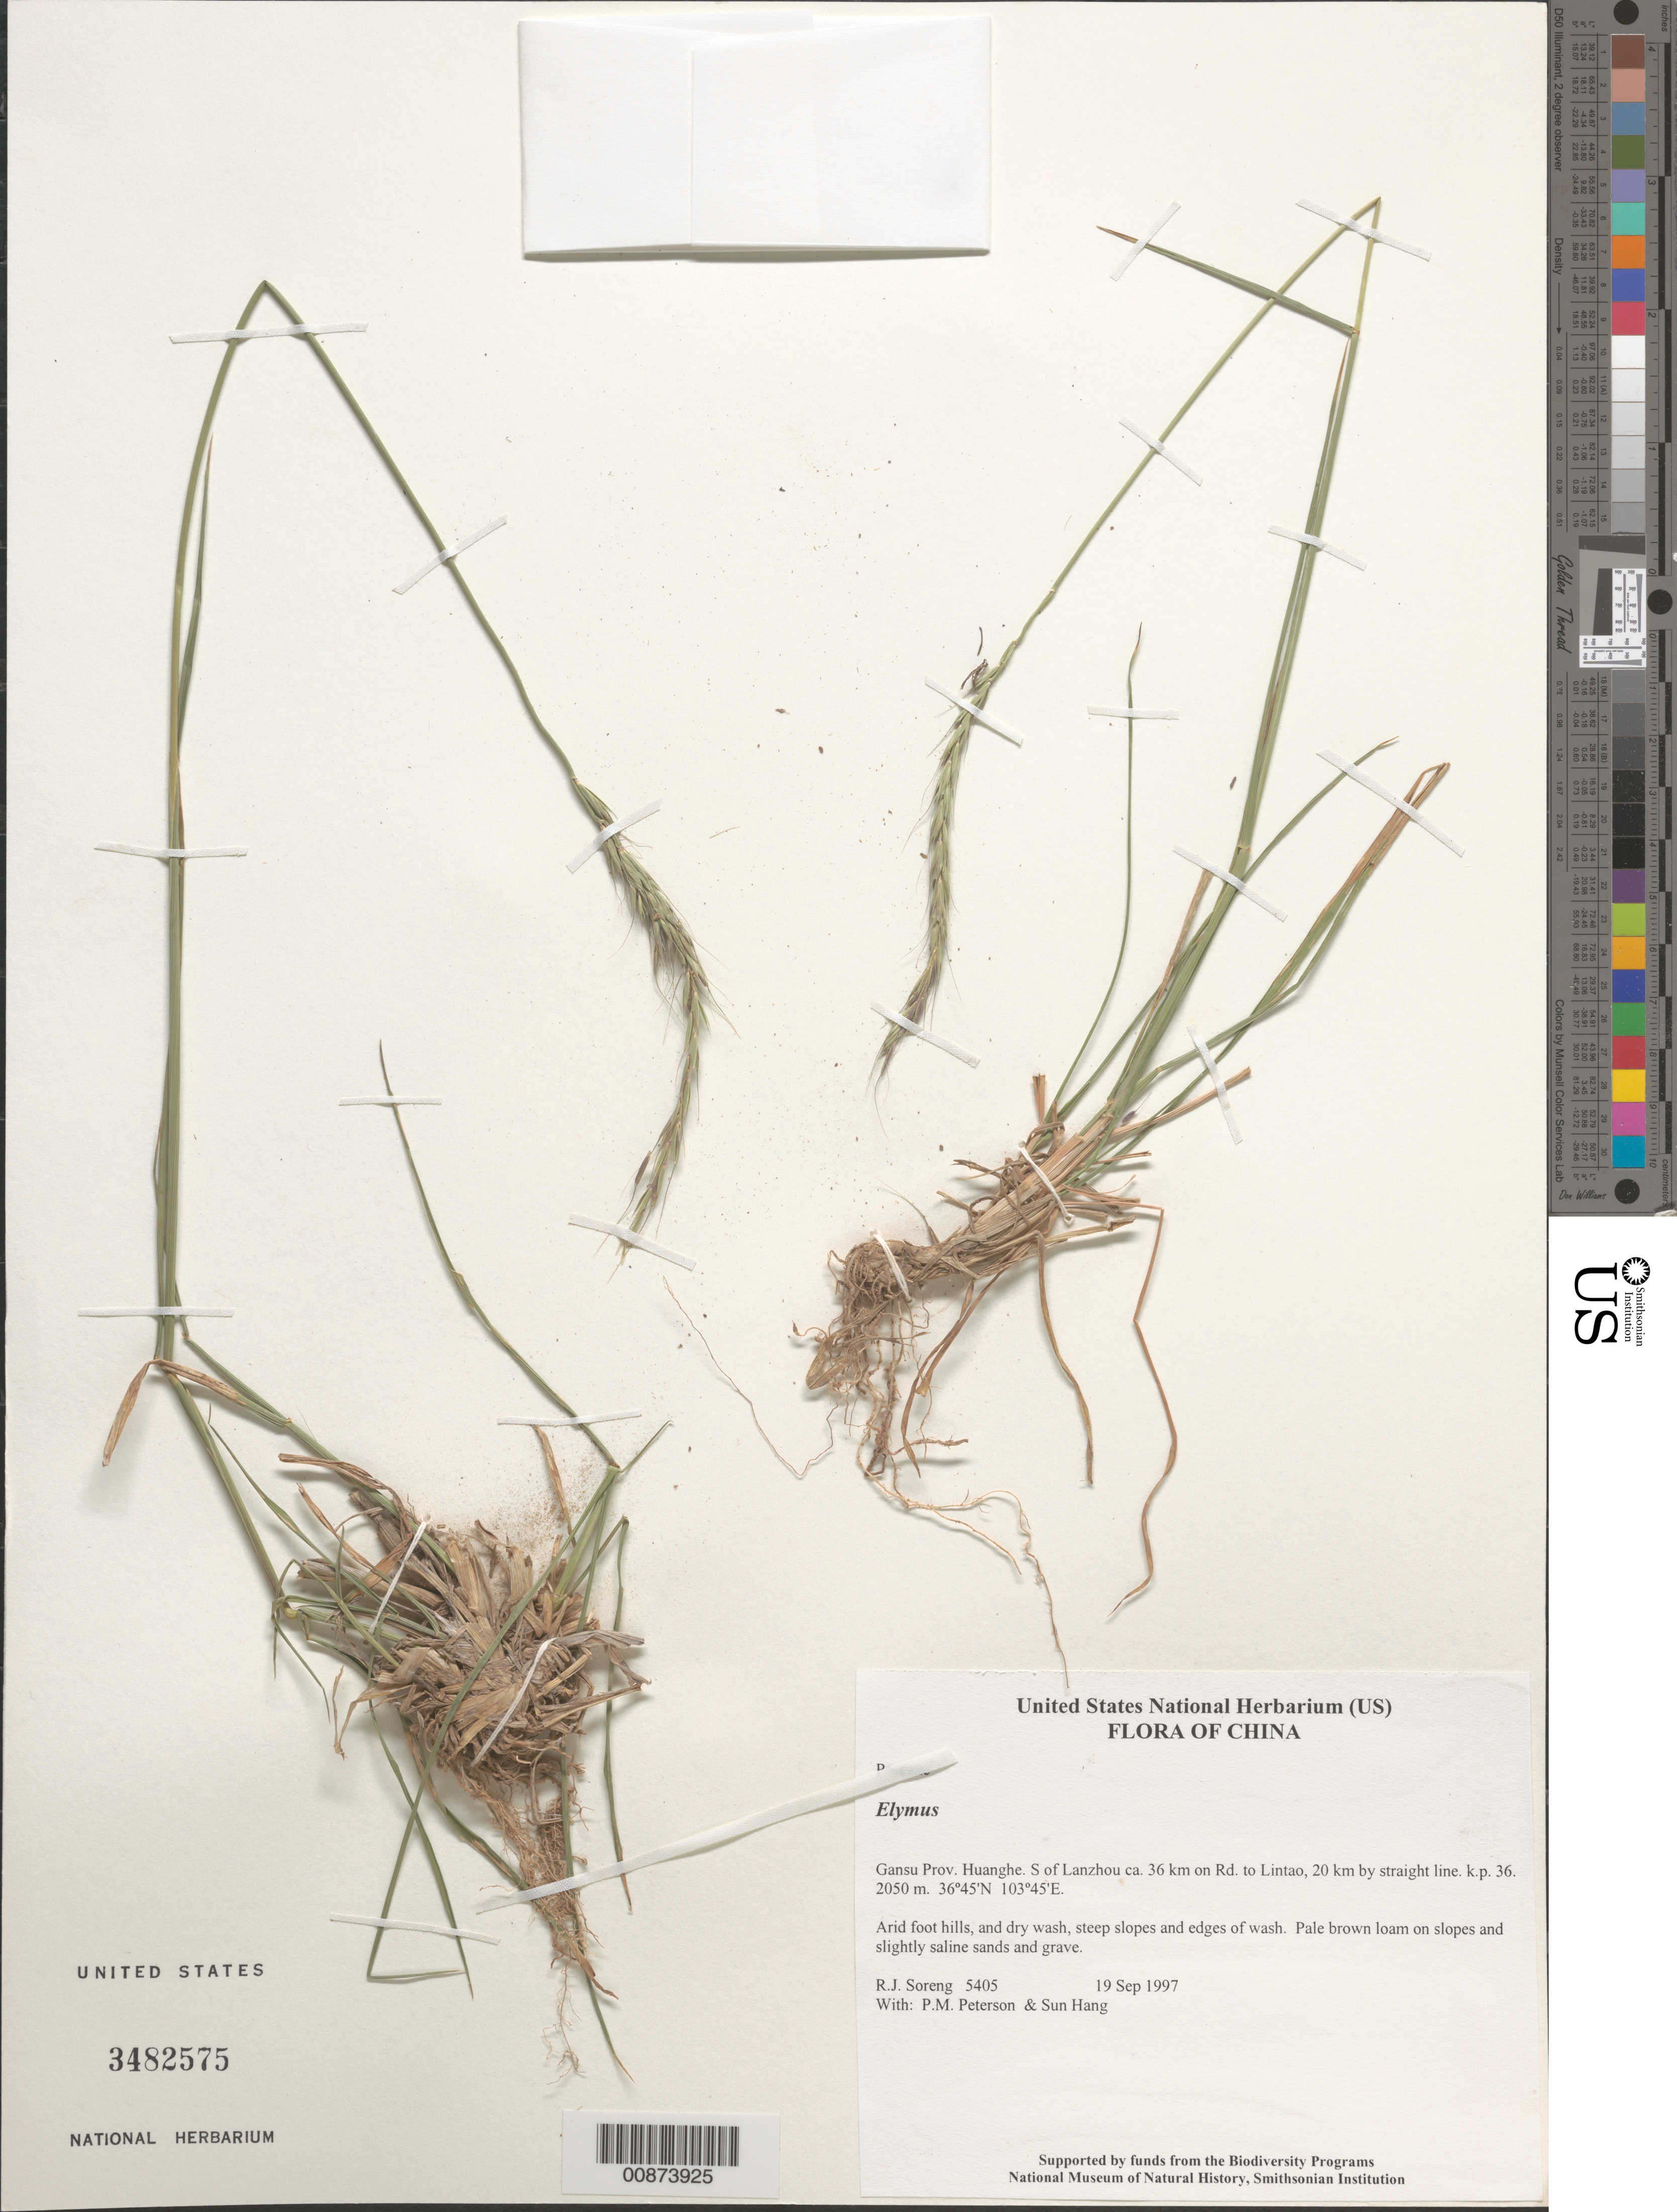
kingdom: Plantae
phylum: Tracheophyta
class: Liliopsida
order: Poales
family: Poaceae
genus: Elymus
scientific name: Elymus sp.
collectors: R. J. Soreng, P. M. Peterson & Sun Hang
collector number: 5405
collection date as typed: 19 Sep 1997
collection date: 1997-09-19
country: China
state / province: Gansu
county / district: Huanghe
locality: S of Lanzhou ca. 36 km on Rd. to Lintao, 20 km by straight line. k.p. 36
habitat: Arid foot hills, and dry wash, steep slopes and edges of wash. Pale brown loam on slopes and slightly saline sands and grave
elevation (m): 2050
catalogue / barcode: US 3482575